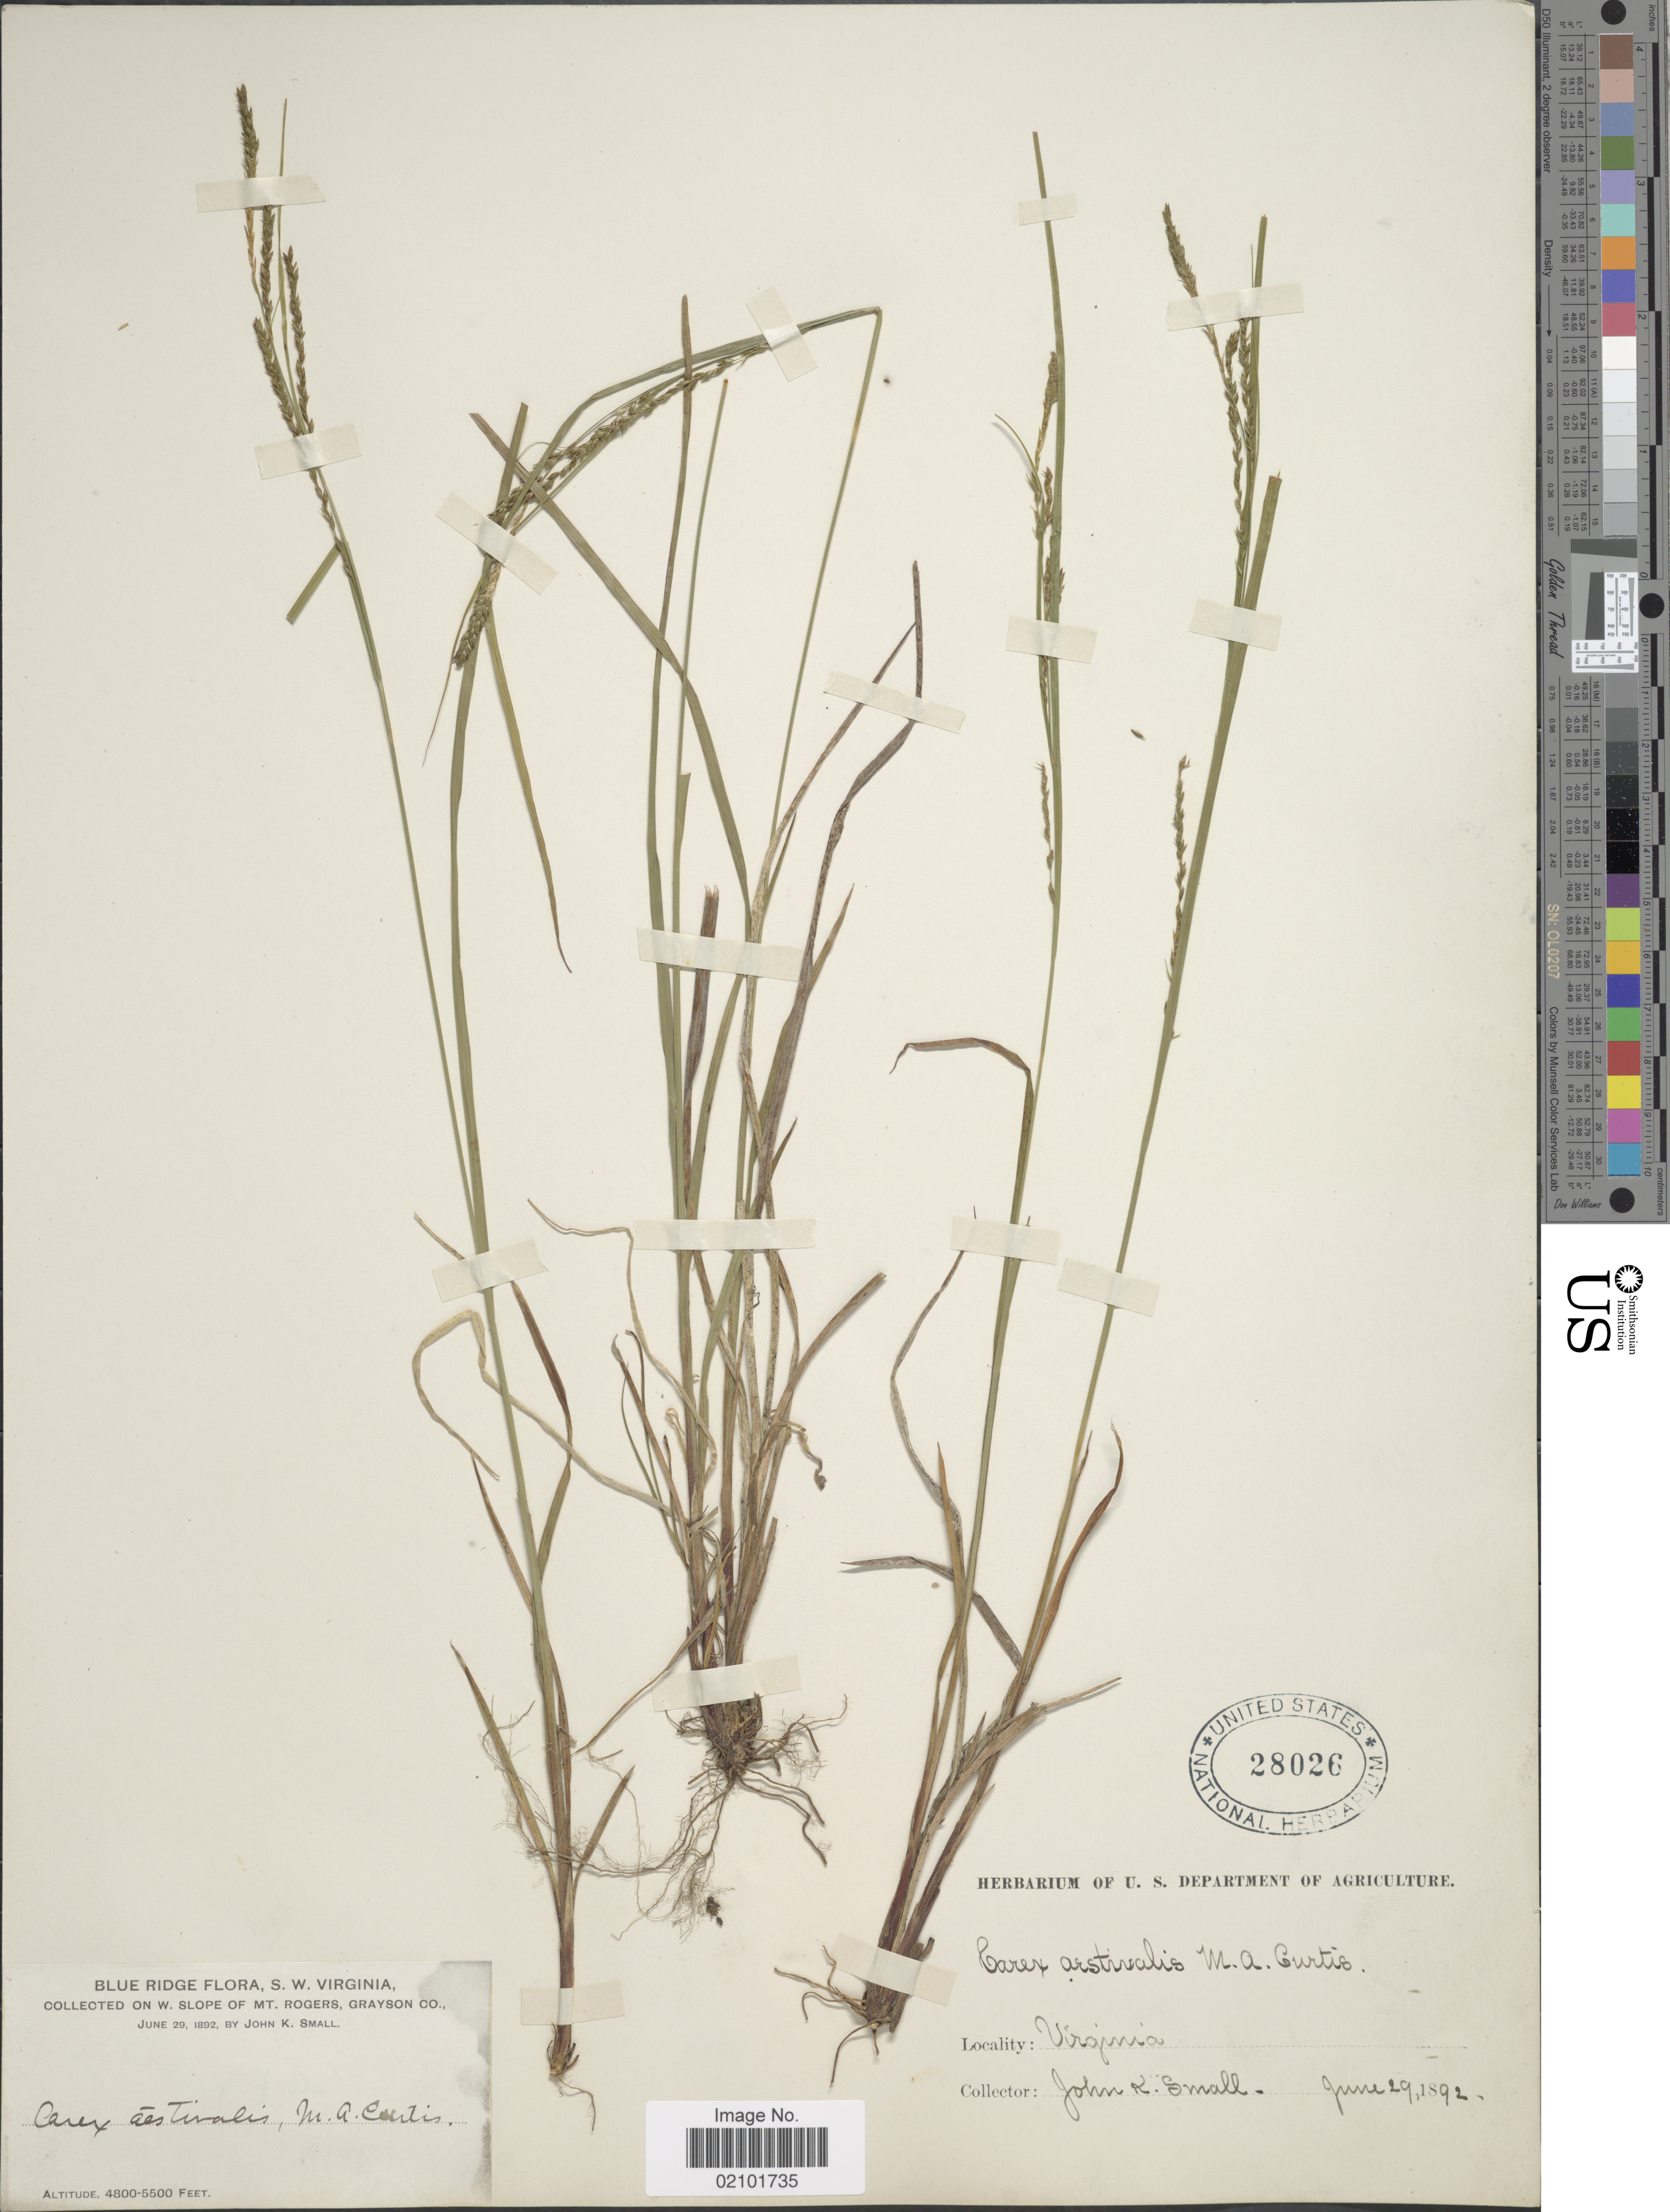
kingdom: Plantae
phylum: Tracheophyta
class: Liliopsida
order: Poales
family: Cyperaceae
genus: Carex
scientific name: Carex aestivalis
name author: M.A. Curtis ex A. Gray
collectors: J. K. Small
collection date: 1892-06-29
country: United States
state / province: Virginia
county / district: Grayson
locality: S. W. Virginia. Blue Ridge. W. slope of Mt. Rogers, Grayson Co.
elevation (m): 1463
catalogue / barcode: US 28026